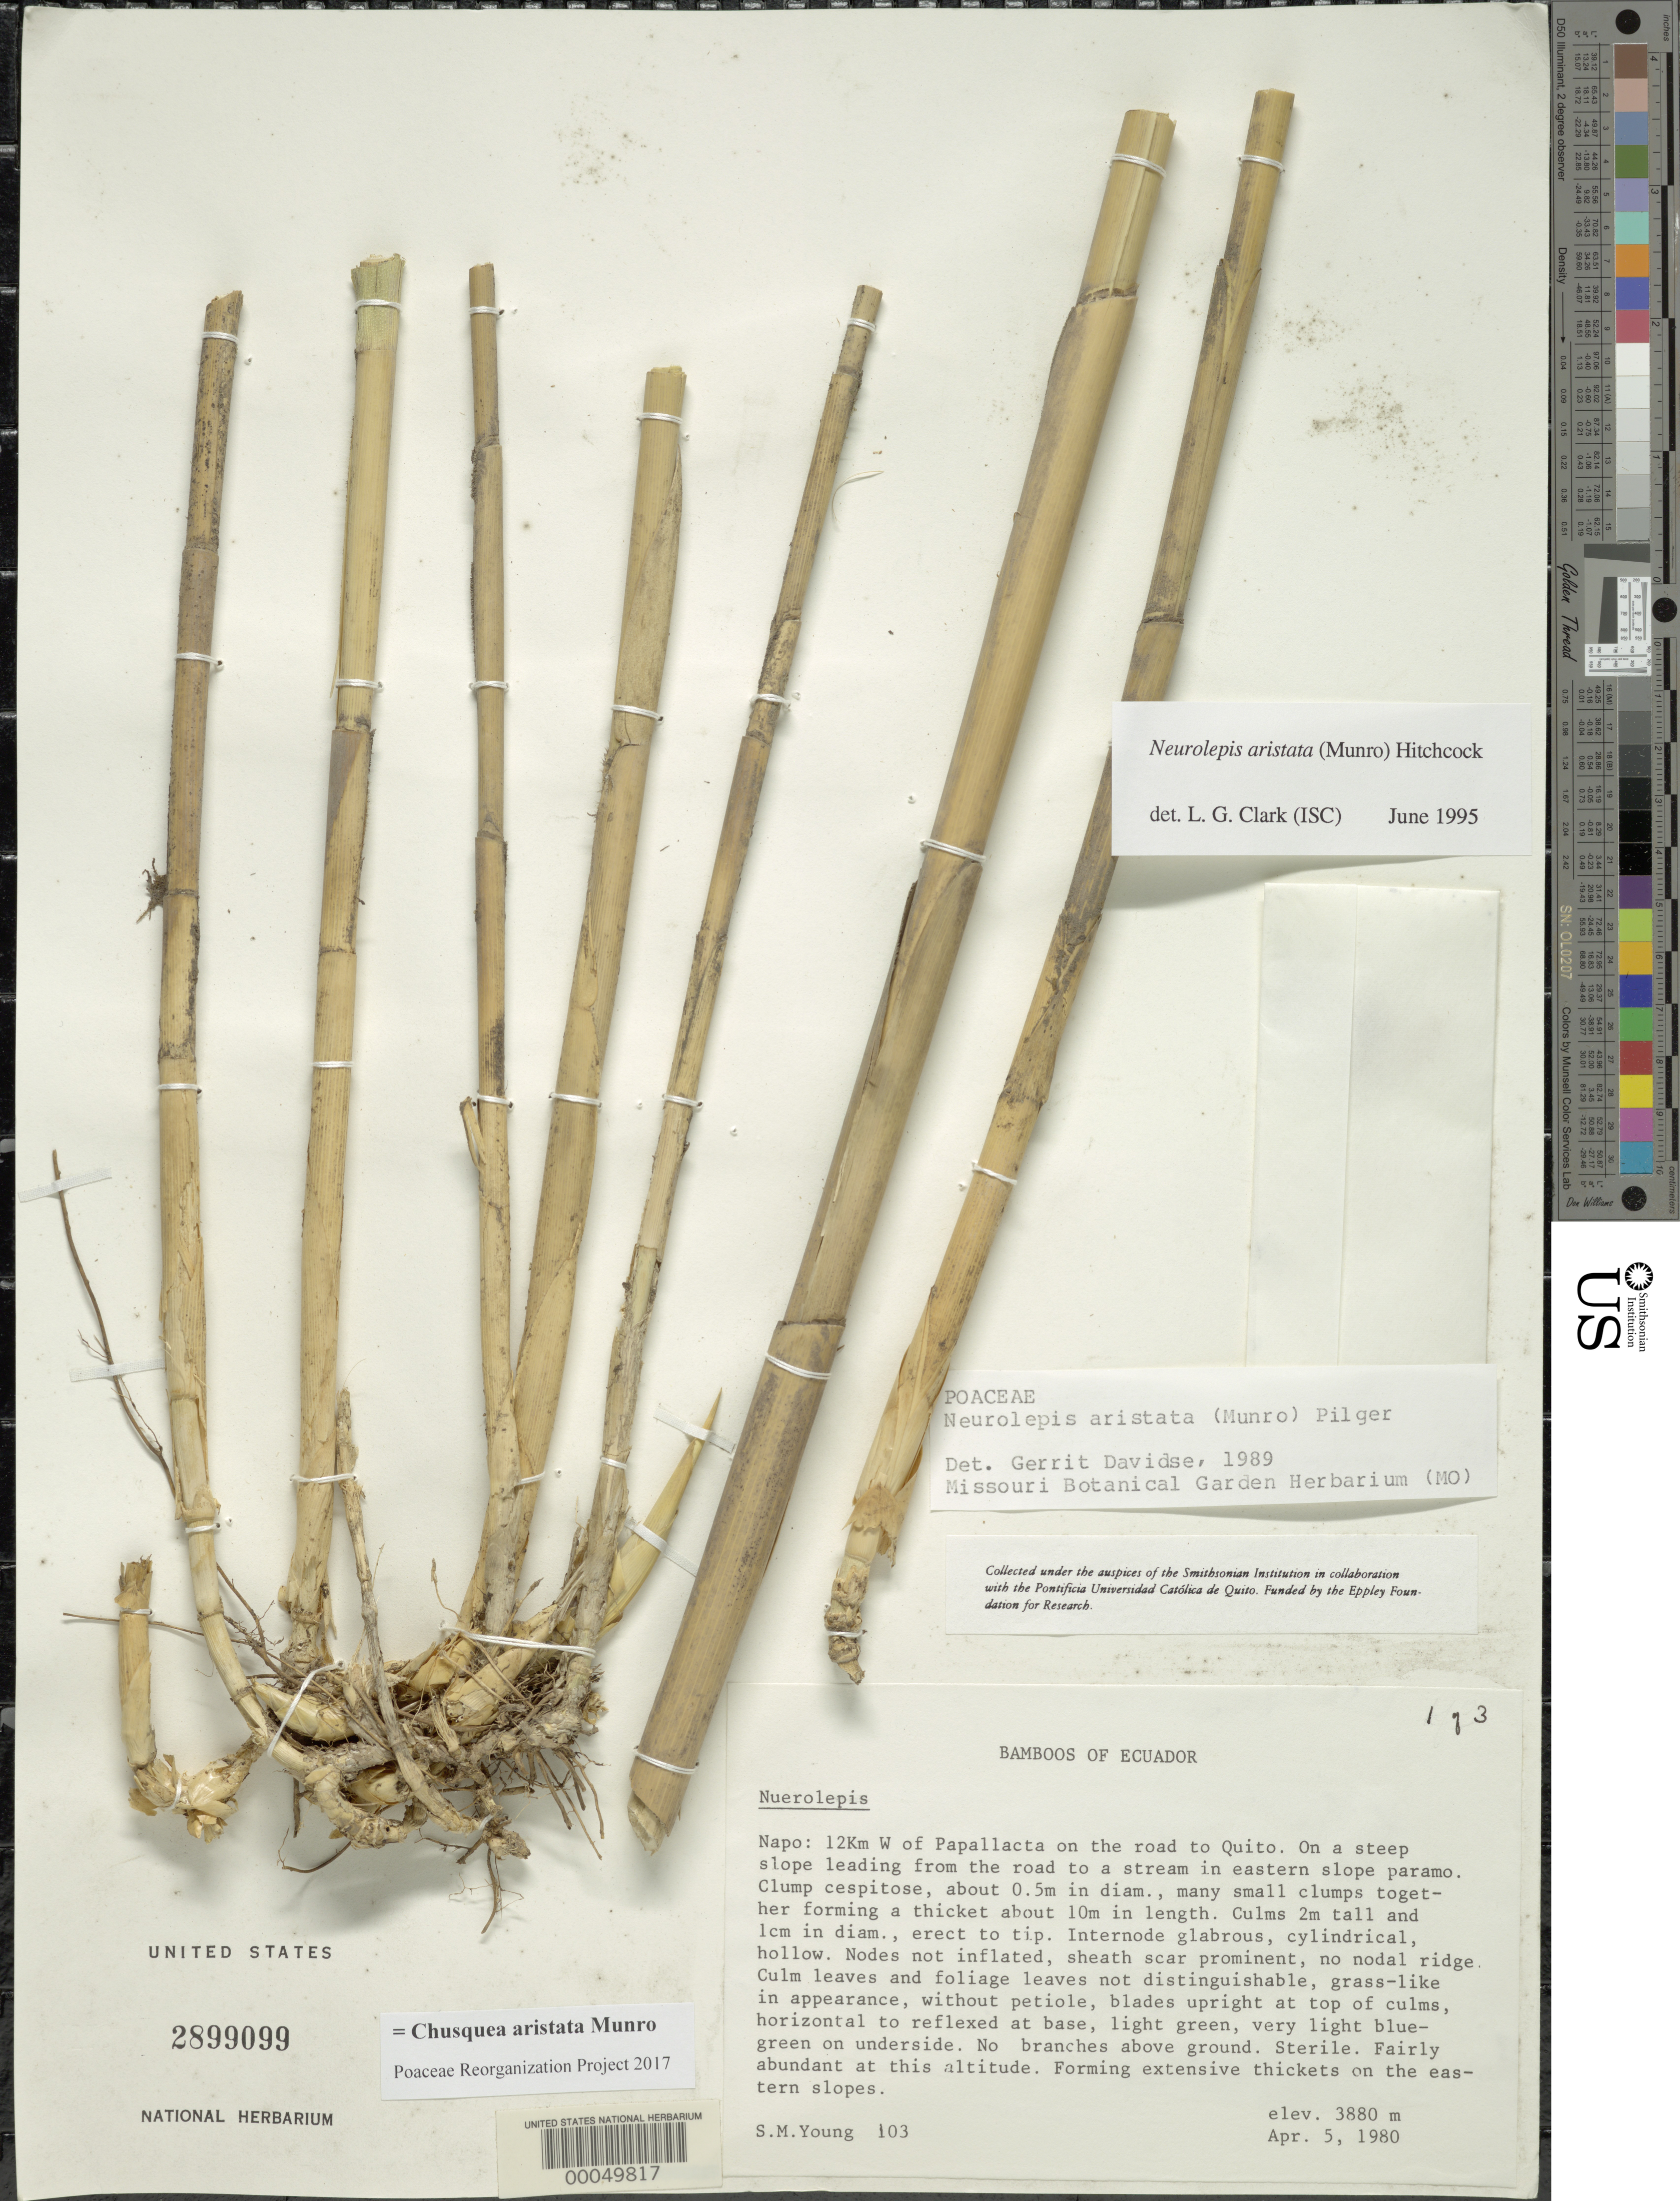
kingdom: Plantae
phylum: Tracheophyta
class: Liliopsida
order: Poales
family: Poaceae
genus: Chusquea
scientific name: Chusquea aristata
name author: Munro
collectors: S. Young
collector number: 103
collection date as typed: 05 Apr 1980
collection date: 1980-04-05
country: Ecuador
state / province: Napo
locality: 12 km W of Papallacta on road to quito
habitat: On steep slope leading from the road to a stream in eastern slope paramo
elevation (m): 3880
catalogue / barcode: US 2899099